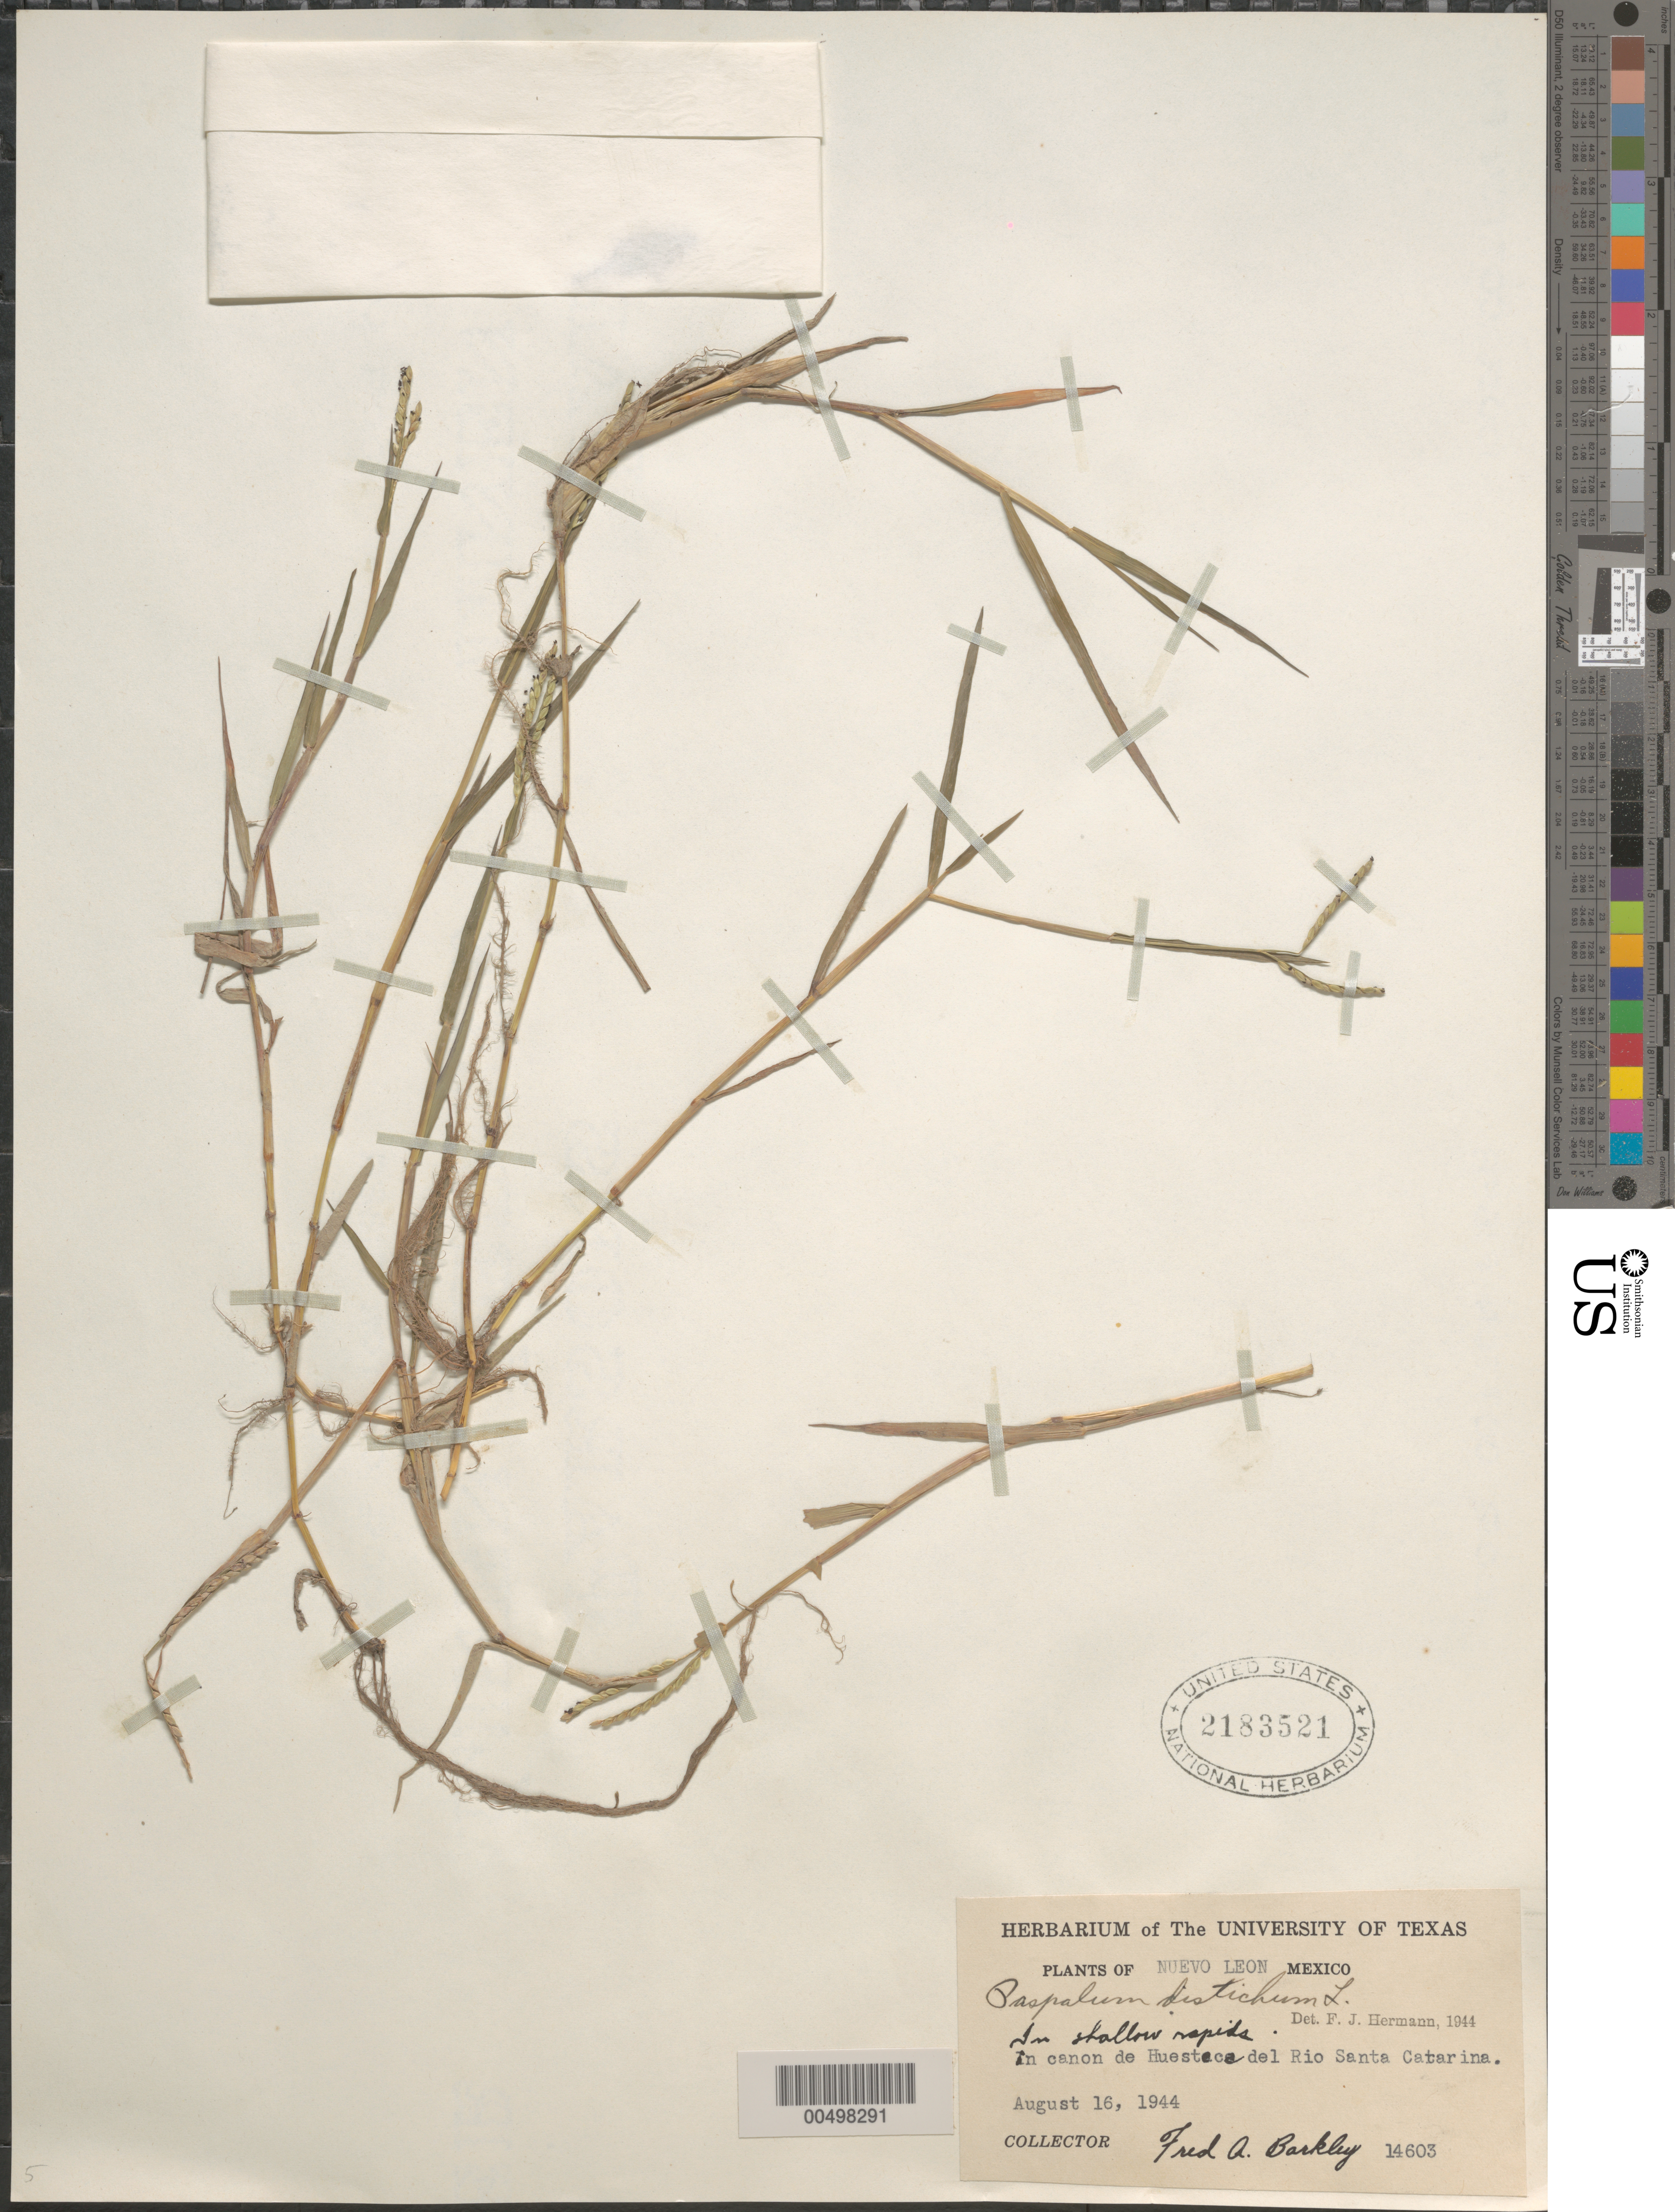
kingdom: Plantae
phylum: Tracheophyta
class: Liliopsida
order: Poales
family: Poaceae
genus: Paspalum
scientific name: Paspalum paspaloides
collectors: F. A. Barkley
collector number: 14603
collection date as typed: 16 Aug 1944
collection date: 1944-08-16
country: Mexico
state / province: Nuevo León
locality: In canon de Huesteca del Rio Santa Catarina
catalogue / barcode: US 2183521